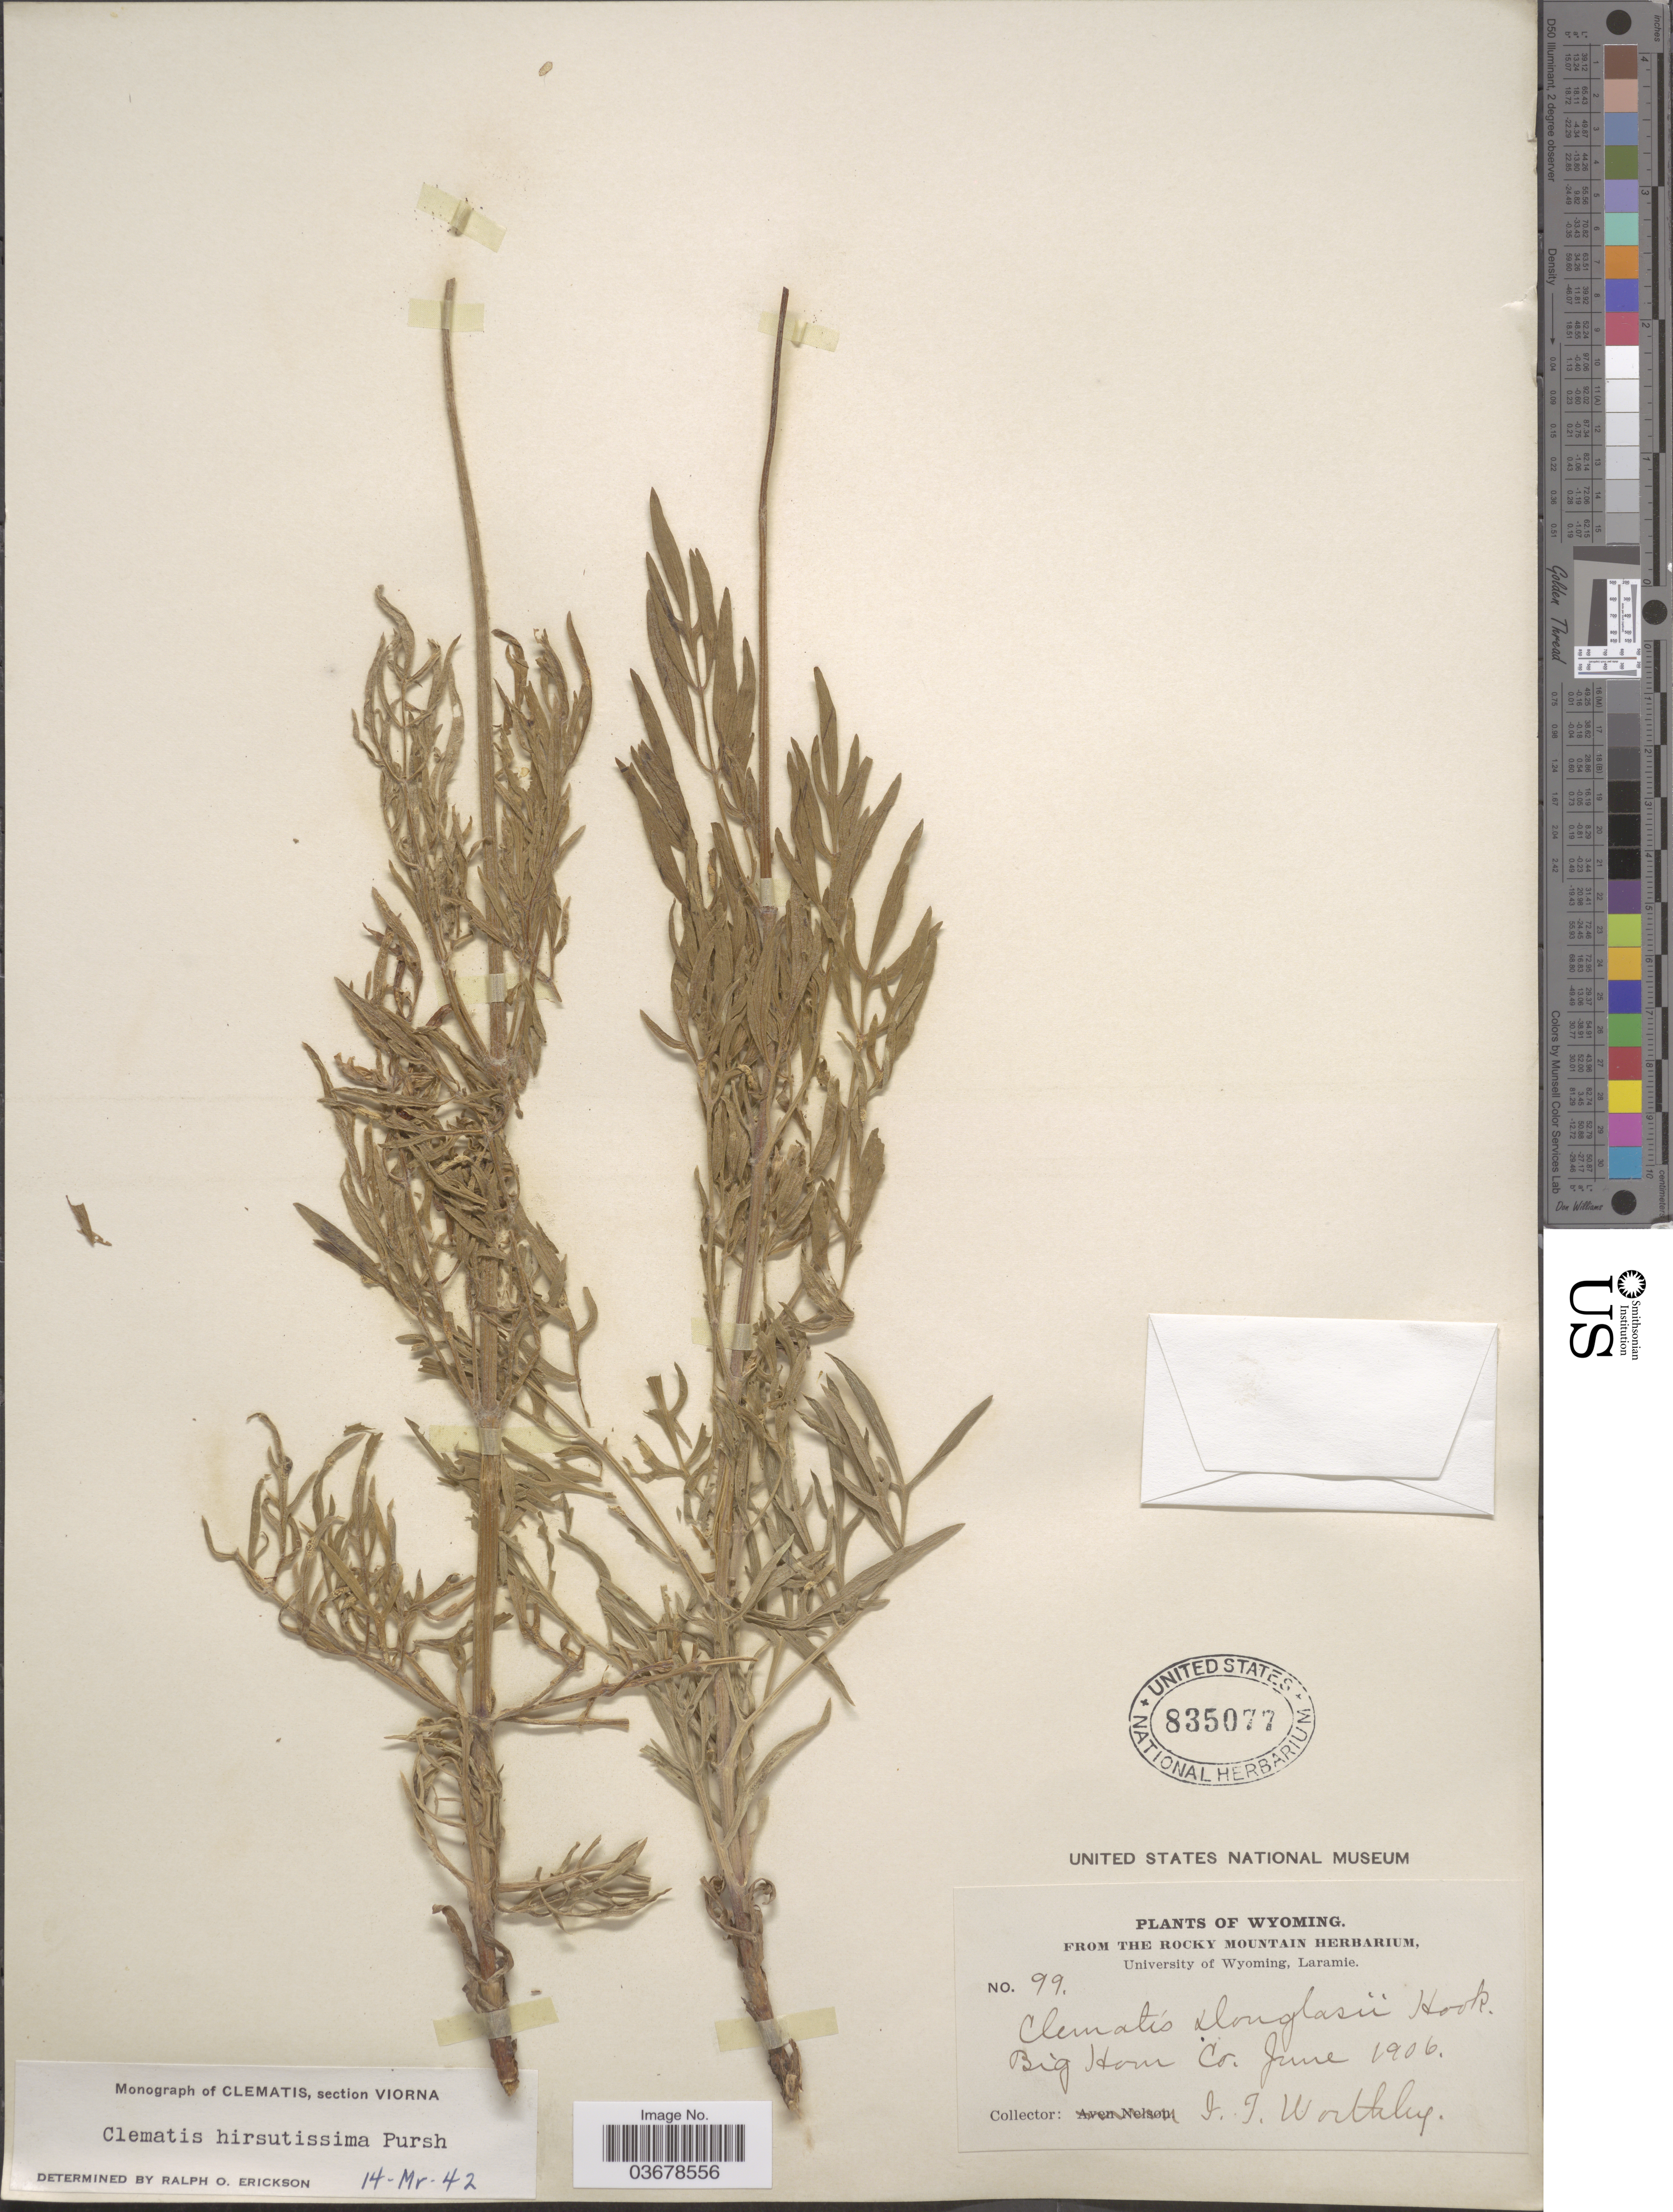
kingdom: Plantae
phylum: Tracheophyta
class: Magnoliopsida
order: Ranunculales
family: Ranunculaceae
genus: Clematis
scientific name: Clematis viorna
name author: L.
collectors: I. Worthley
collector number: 99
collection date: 1906-06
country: United States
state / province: Wyoming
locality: Big Horn Co.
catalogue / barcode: US 835077